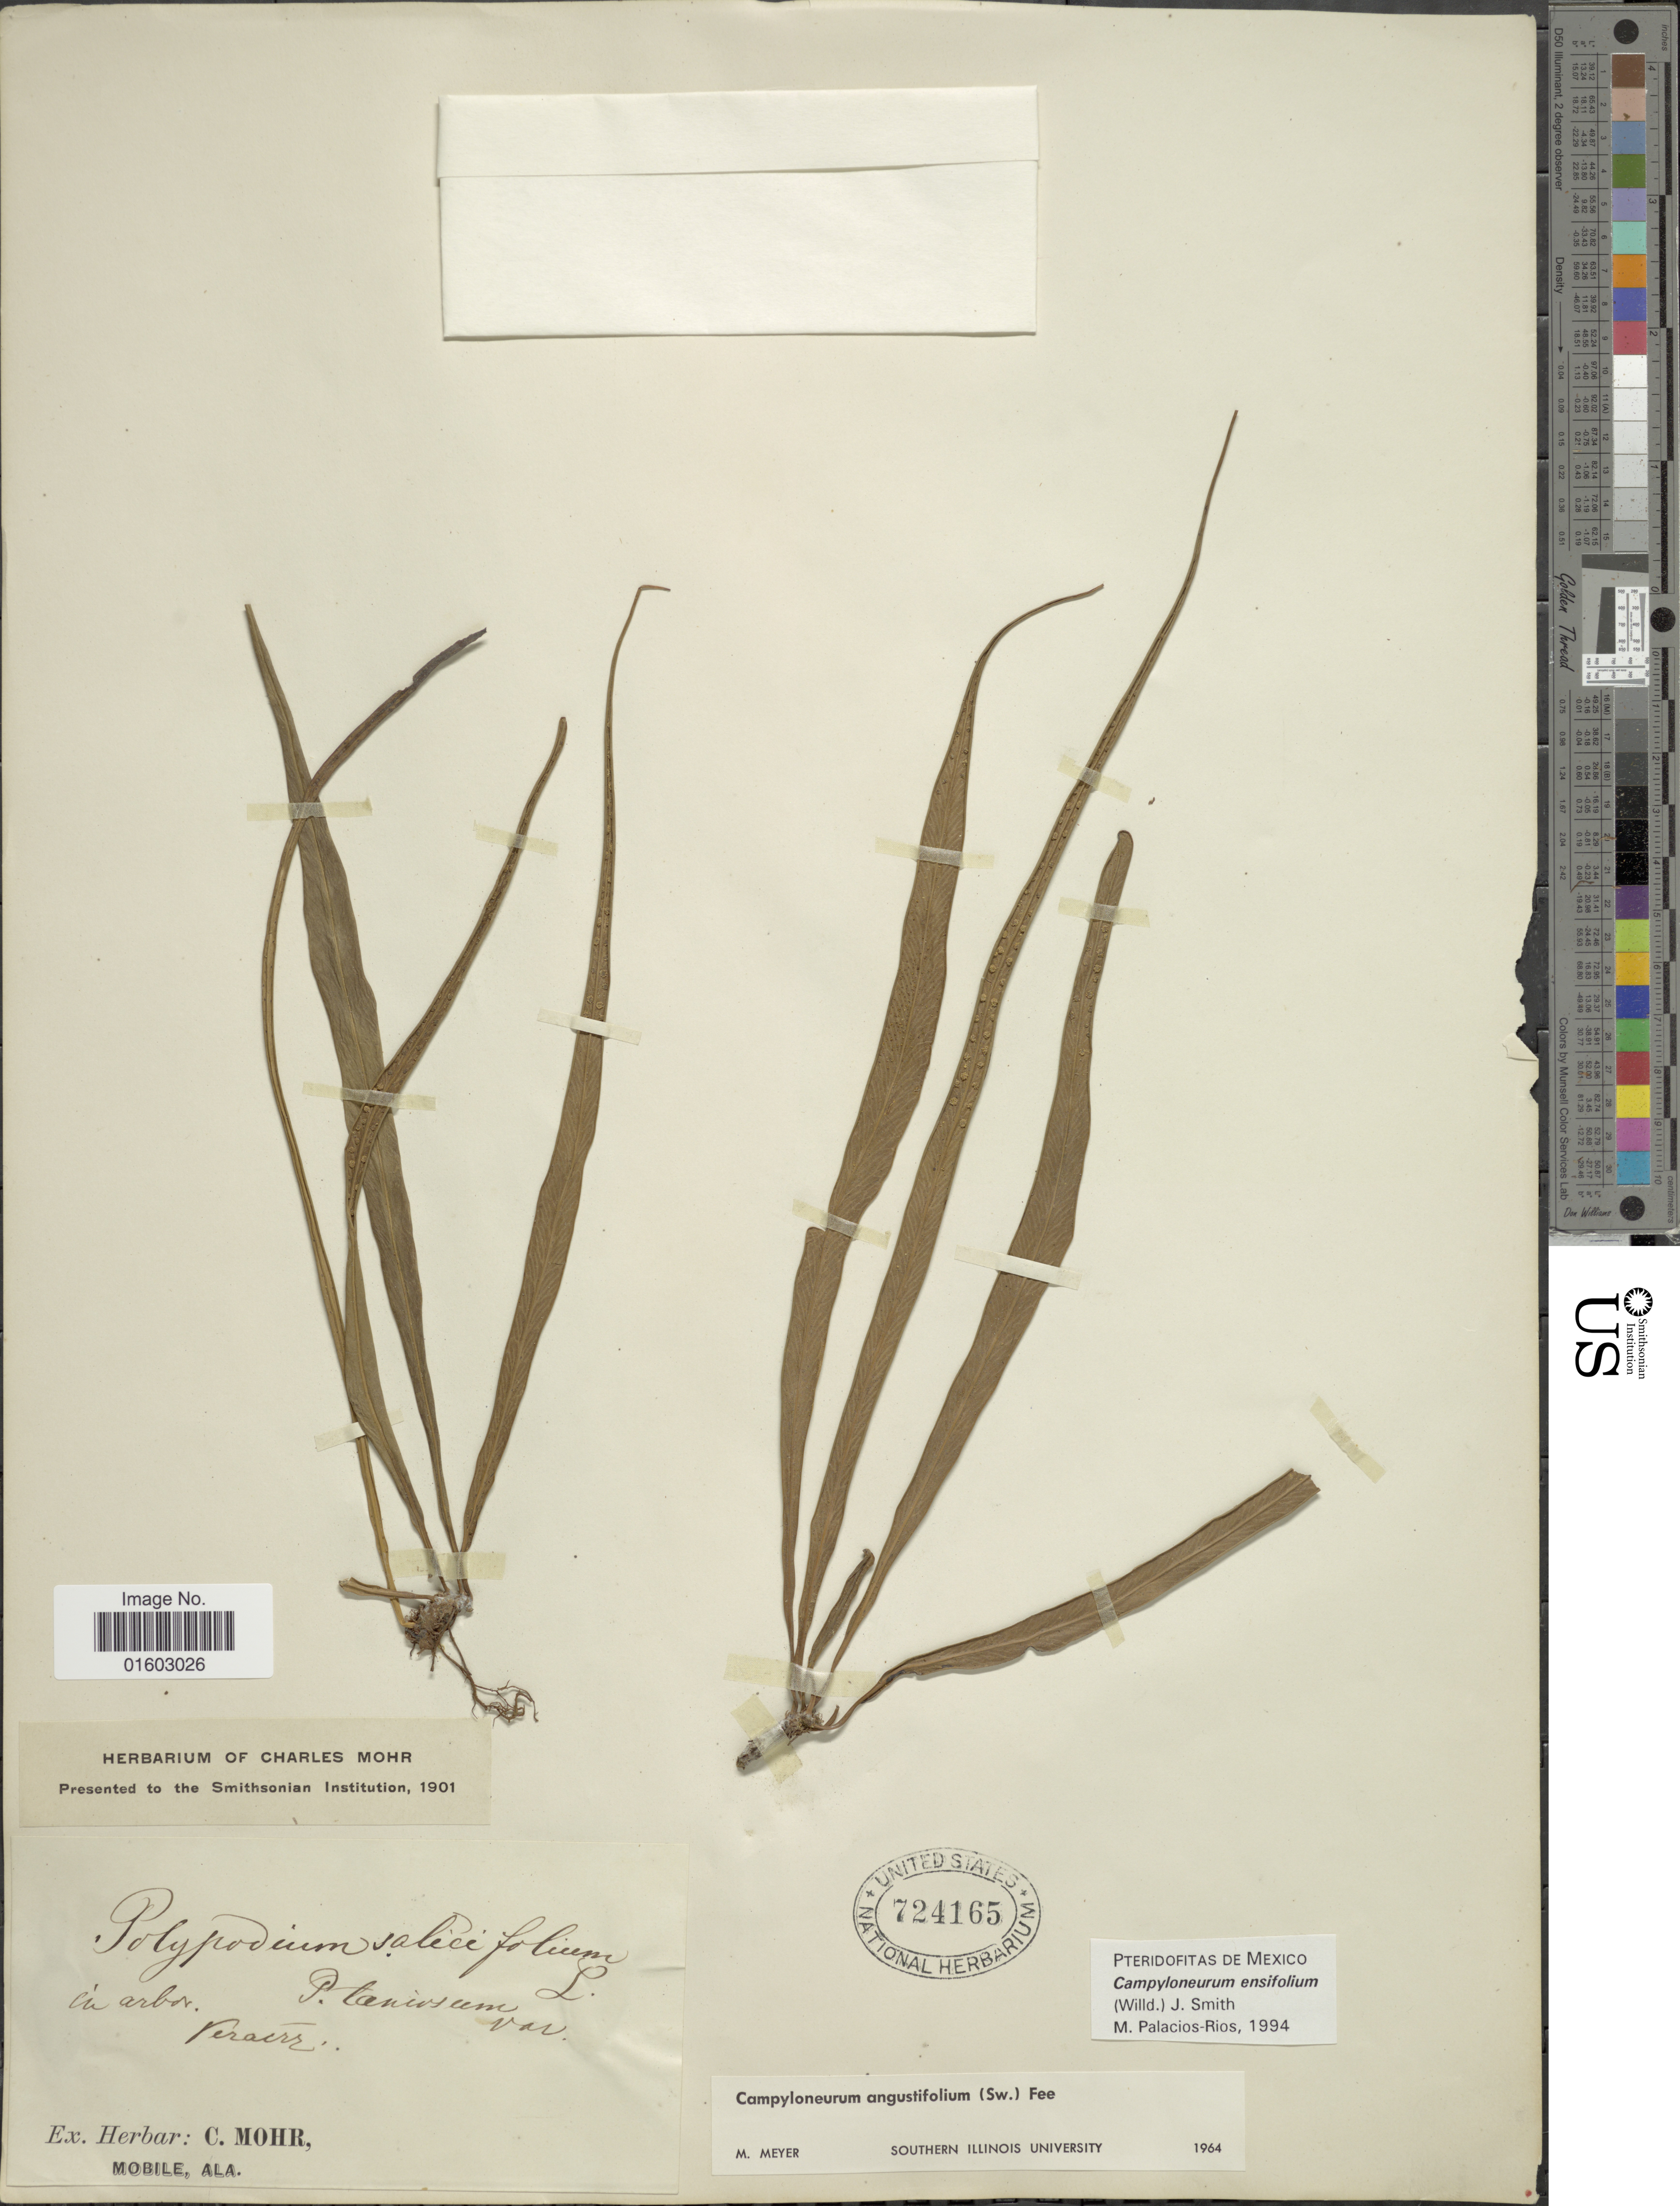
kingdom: Plantae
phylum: Tracheophyta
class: Polypodiopsida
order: Polypodiales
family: Polypodiaceae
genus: Campyloneurum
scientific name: Campyloneurum ensifolium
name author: (Willd.) J. Sm.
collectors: Mohr, C. T. (herbarium)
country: Mexico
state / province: Veracruz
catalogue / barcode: US 724165